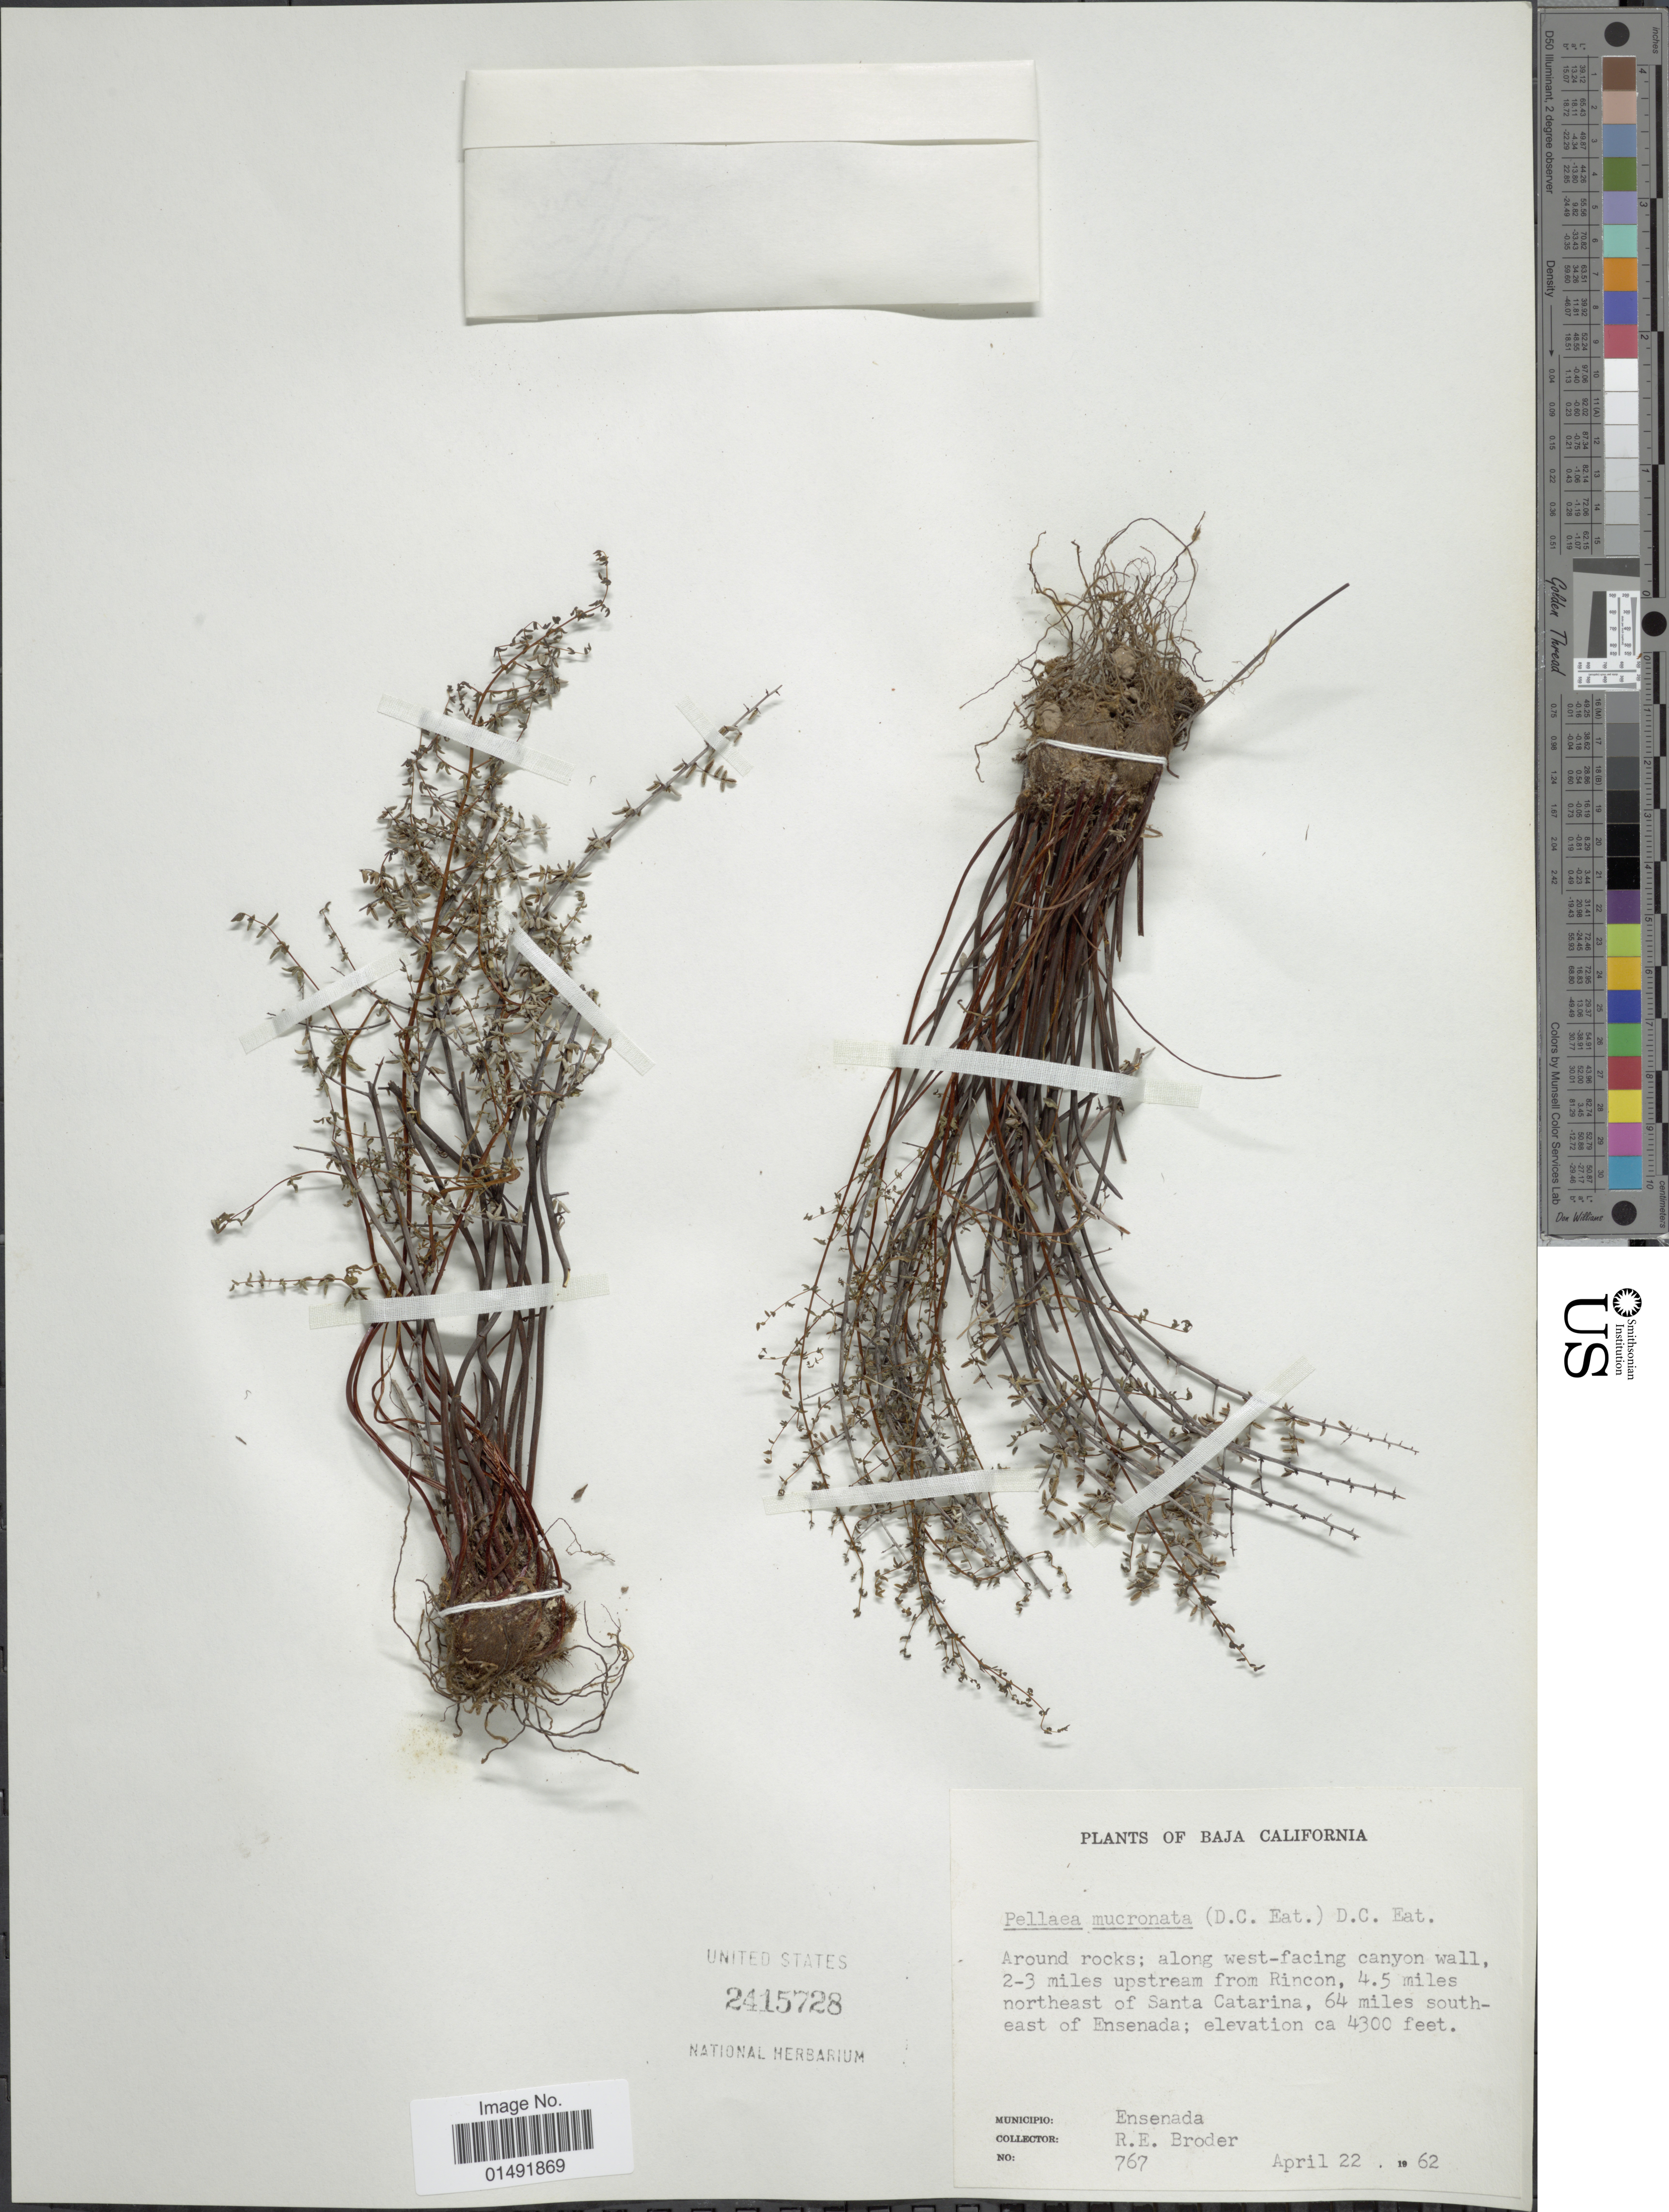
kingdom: Plantae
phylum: Tracheophyta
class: Polypodiopsida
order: Polypodiales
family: Pteridaceae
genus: Pellaea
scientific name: Pellaea mucronata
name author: (D.C. Eaton) D.C. Eaton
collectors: R. Border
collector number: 767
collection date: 1962-04-22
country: Mexico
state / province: Baja California Norte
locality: Around rocks; along west-facing canyon wall, 2-3 miles upstream from Rincon, 4.5 miles northeast of Santa Catarina, 64 miles southeast of Ensendad, Municipio Ensenada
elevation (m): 1311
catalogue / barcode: US 2415728